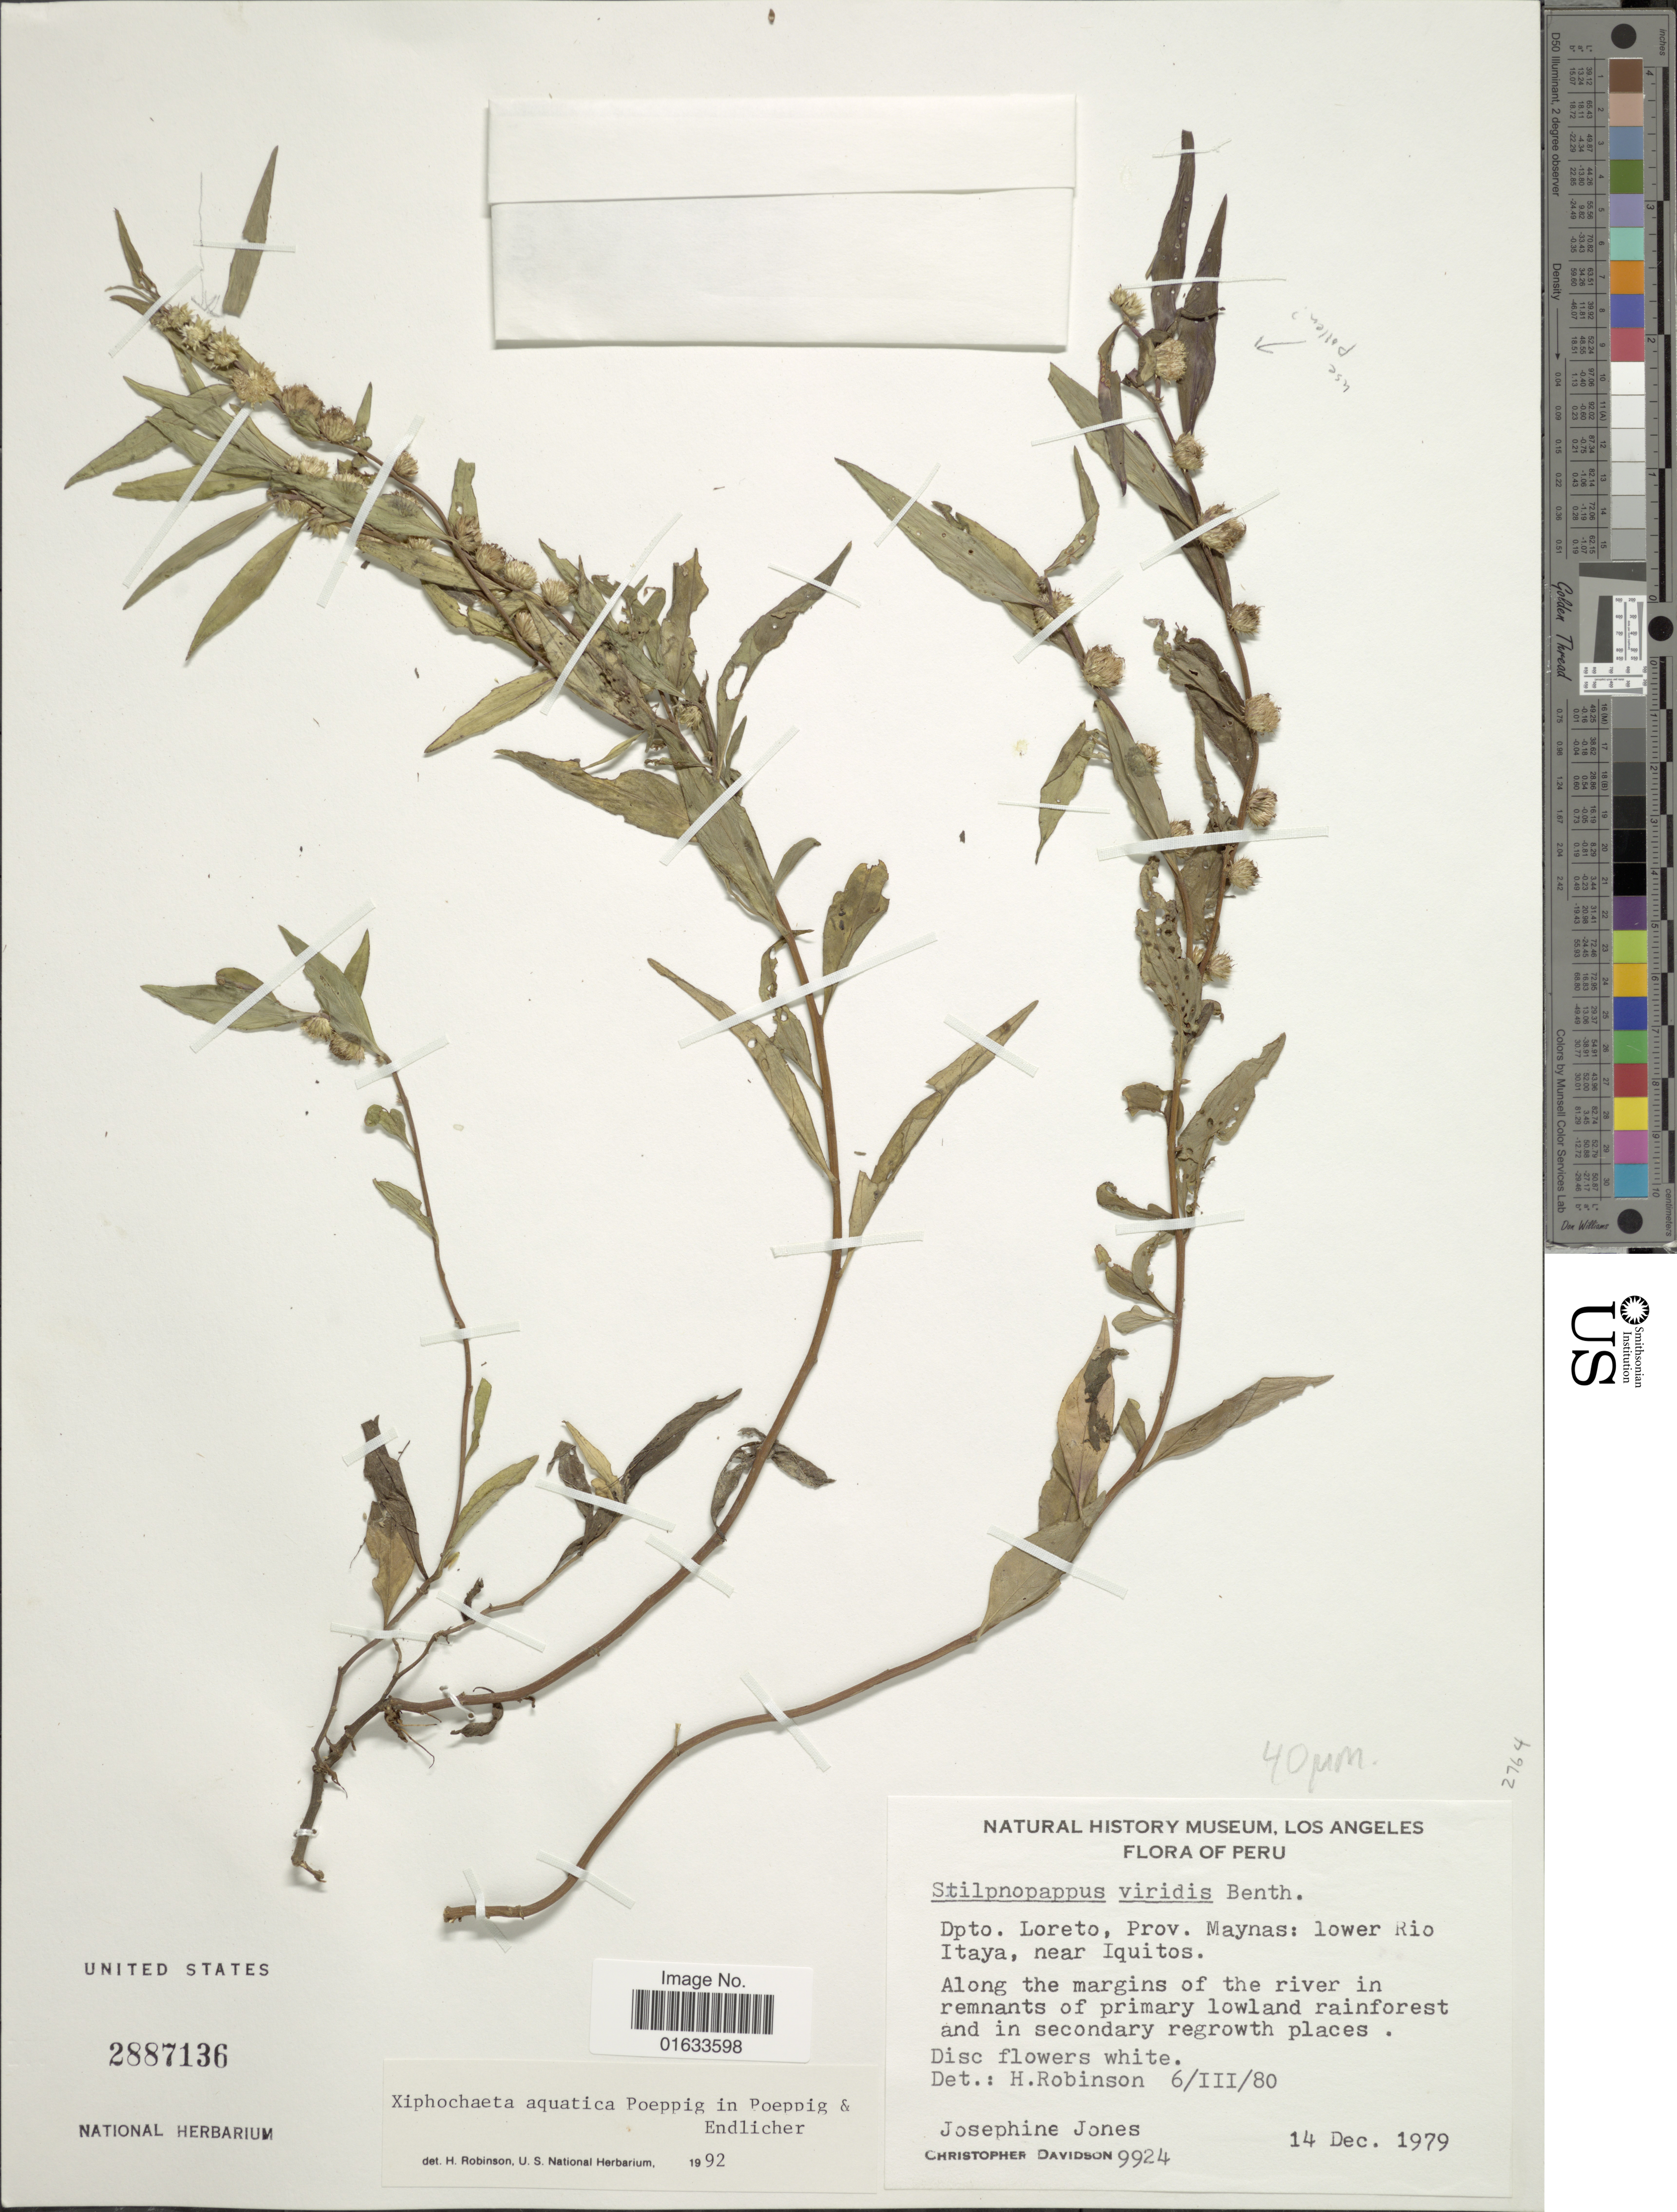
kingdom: Plantae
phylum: Tracheophyta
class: Magnoliopsida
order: Asterales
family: Asteraceae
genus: Xiphochaeta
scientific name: Xiphochaeta aquatica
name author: Poepp.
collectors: J. Jones & C. Davidson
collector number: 9924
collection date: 1979-12-14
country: Peru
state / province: Loreto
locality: Dpto. Loreto, Prov. Maynas: lower Rio Itaya, near Iquitos.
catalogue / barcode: US 2887136